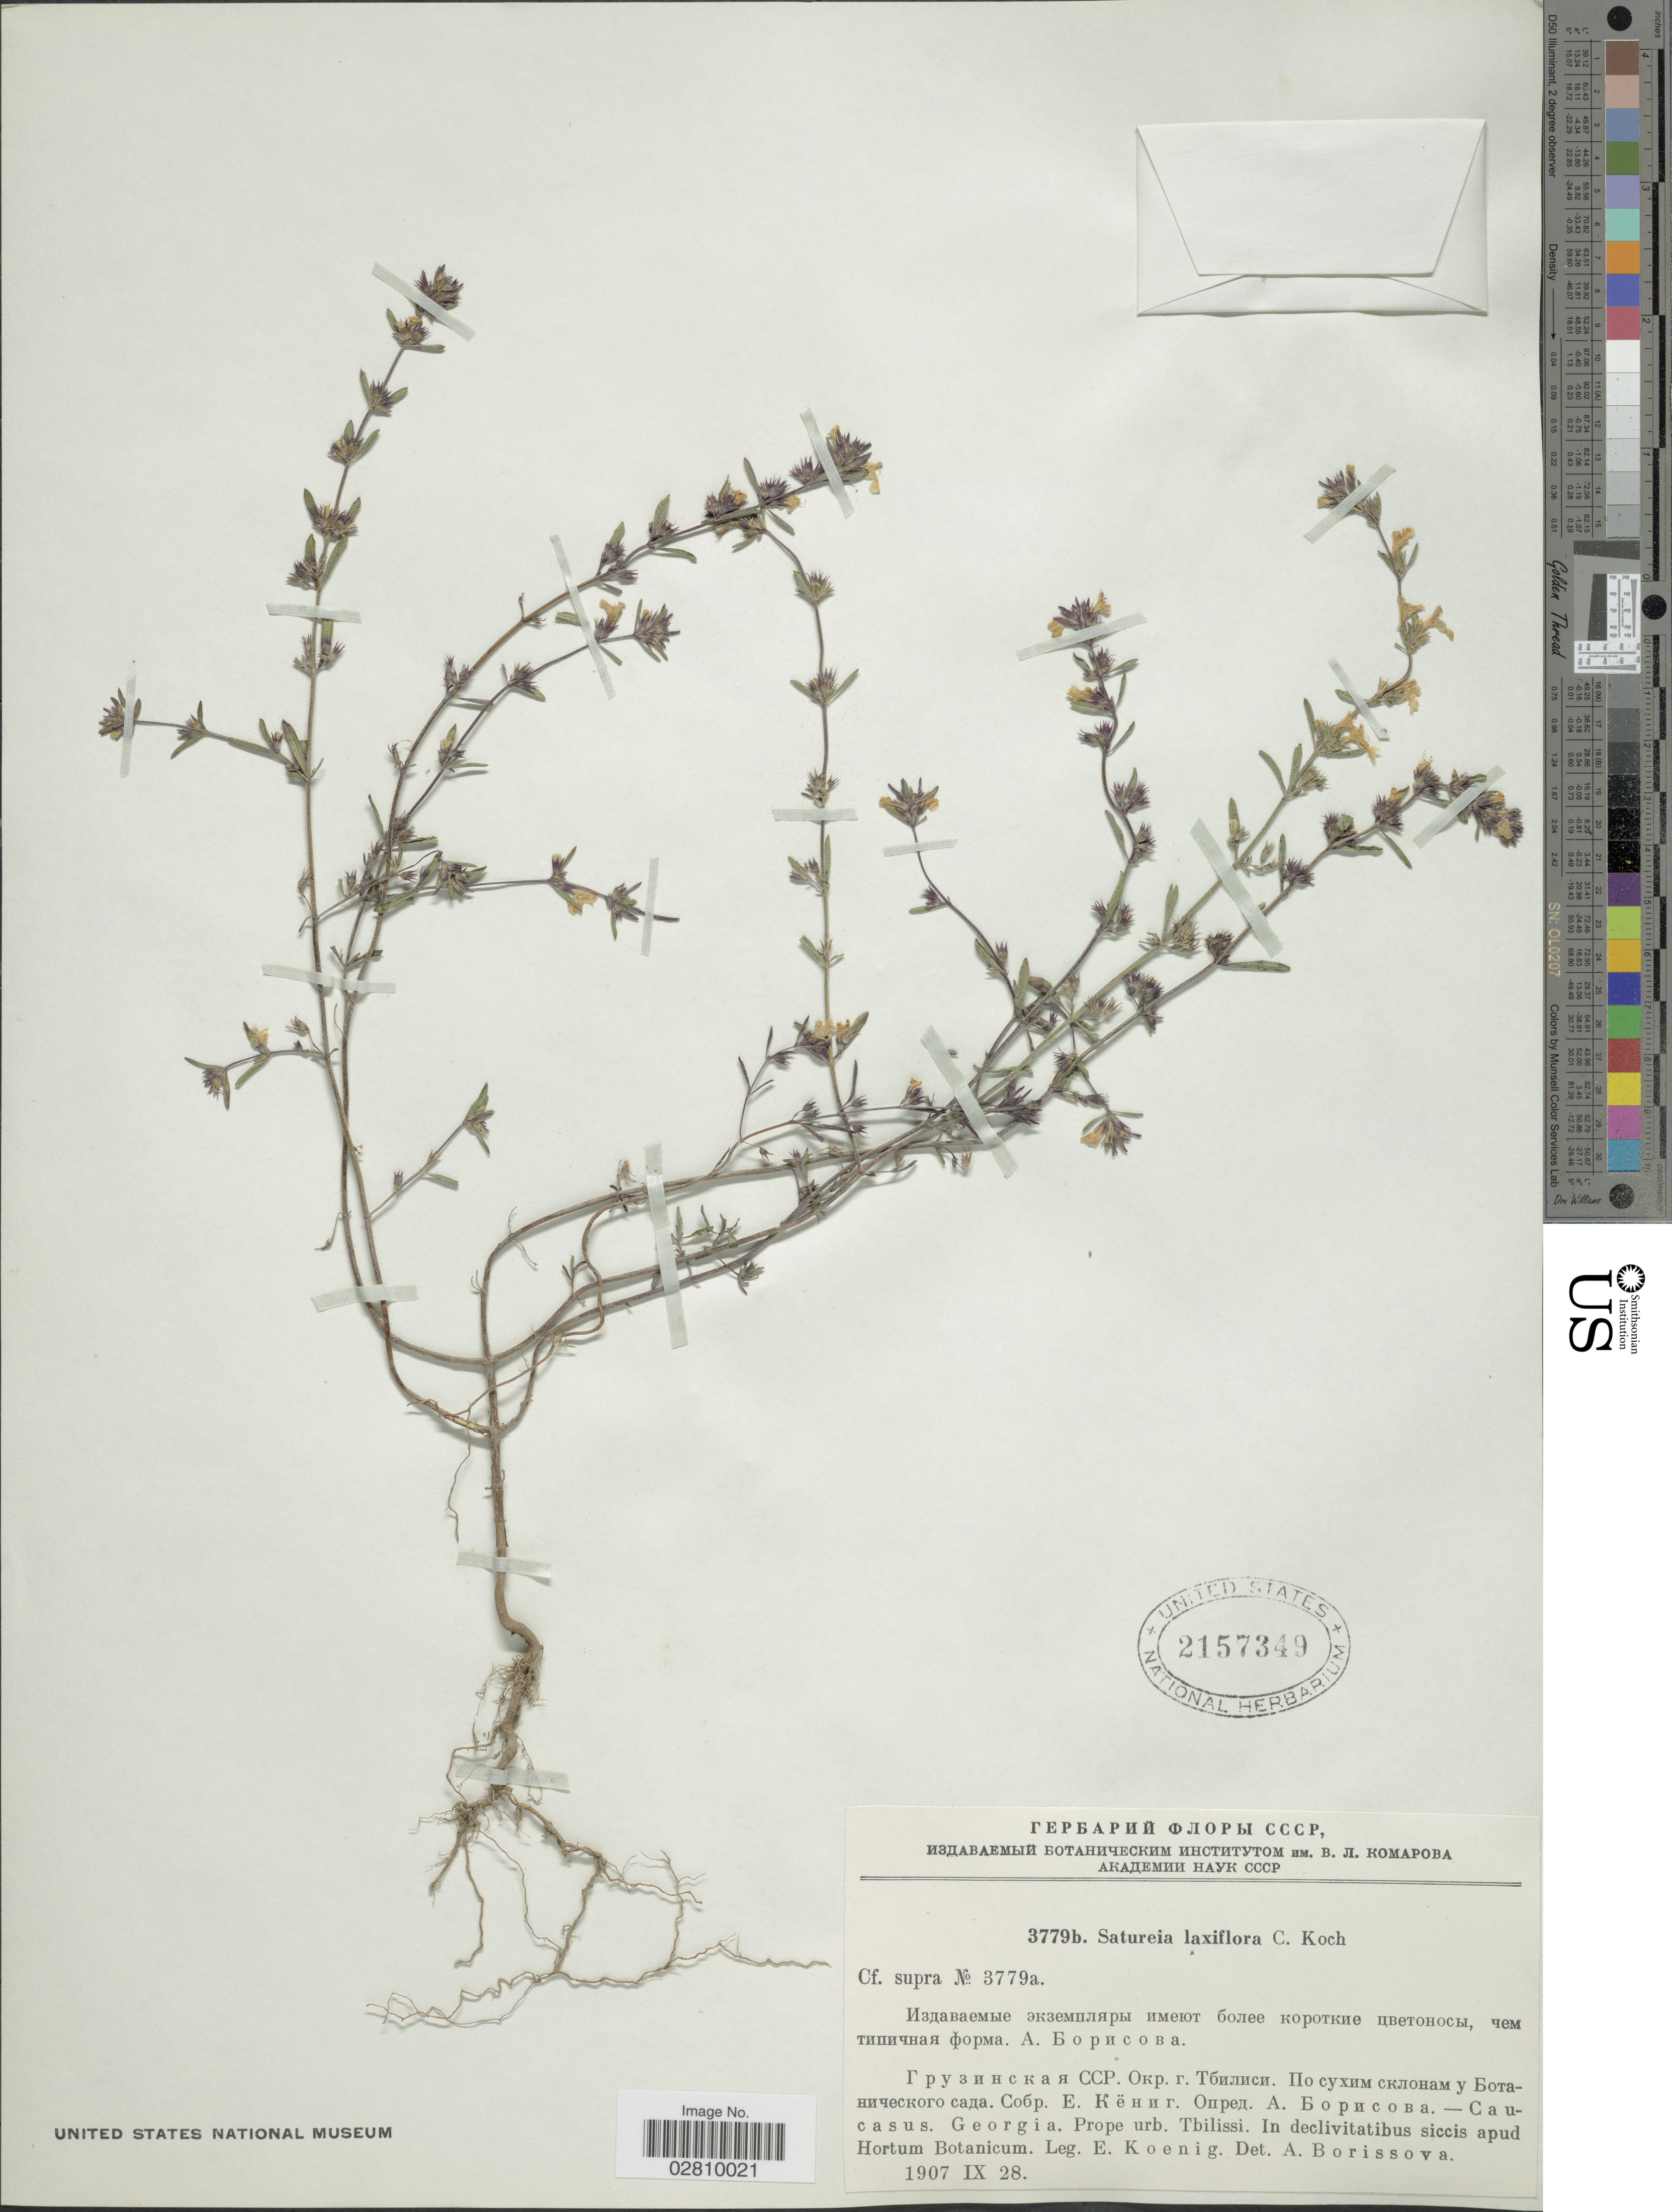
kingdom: Plantae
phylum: Tracheophyta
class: Magnoliopsida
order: Lamiales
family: Lamiaceae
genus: Calamintha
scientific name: Calamintha laxiflora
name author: Hayata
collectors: E. Koenig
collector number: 3779b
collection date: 1907-09-28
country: Georgia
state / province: Tbilisi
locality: Caucasus. Georgia, Prope urb. Tbilissi. In declivitatibus siccis apud Hortum Botanicum.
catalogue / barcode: US 2157349